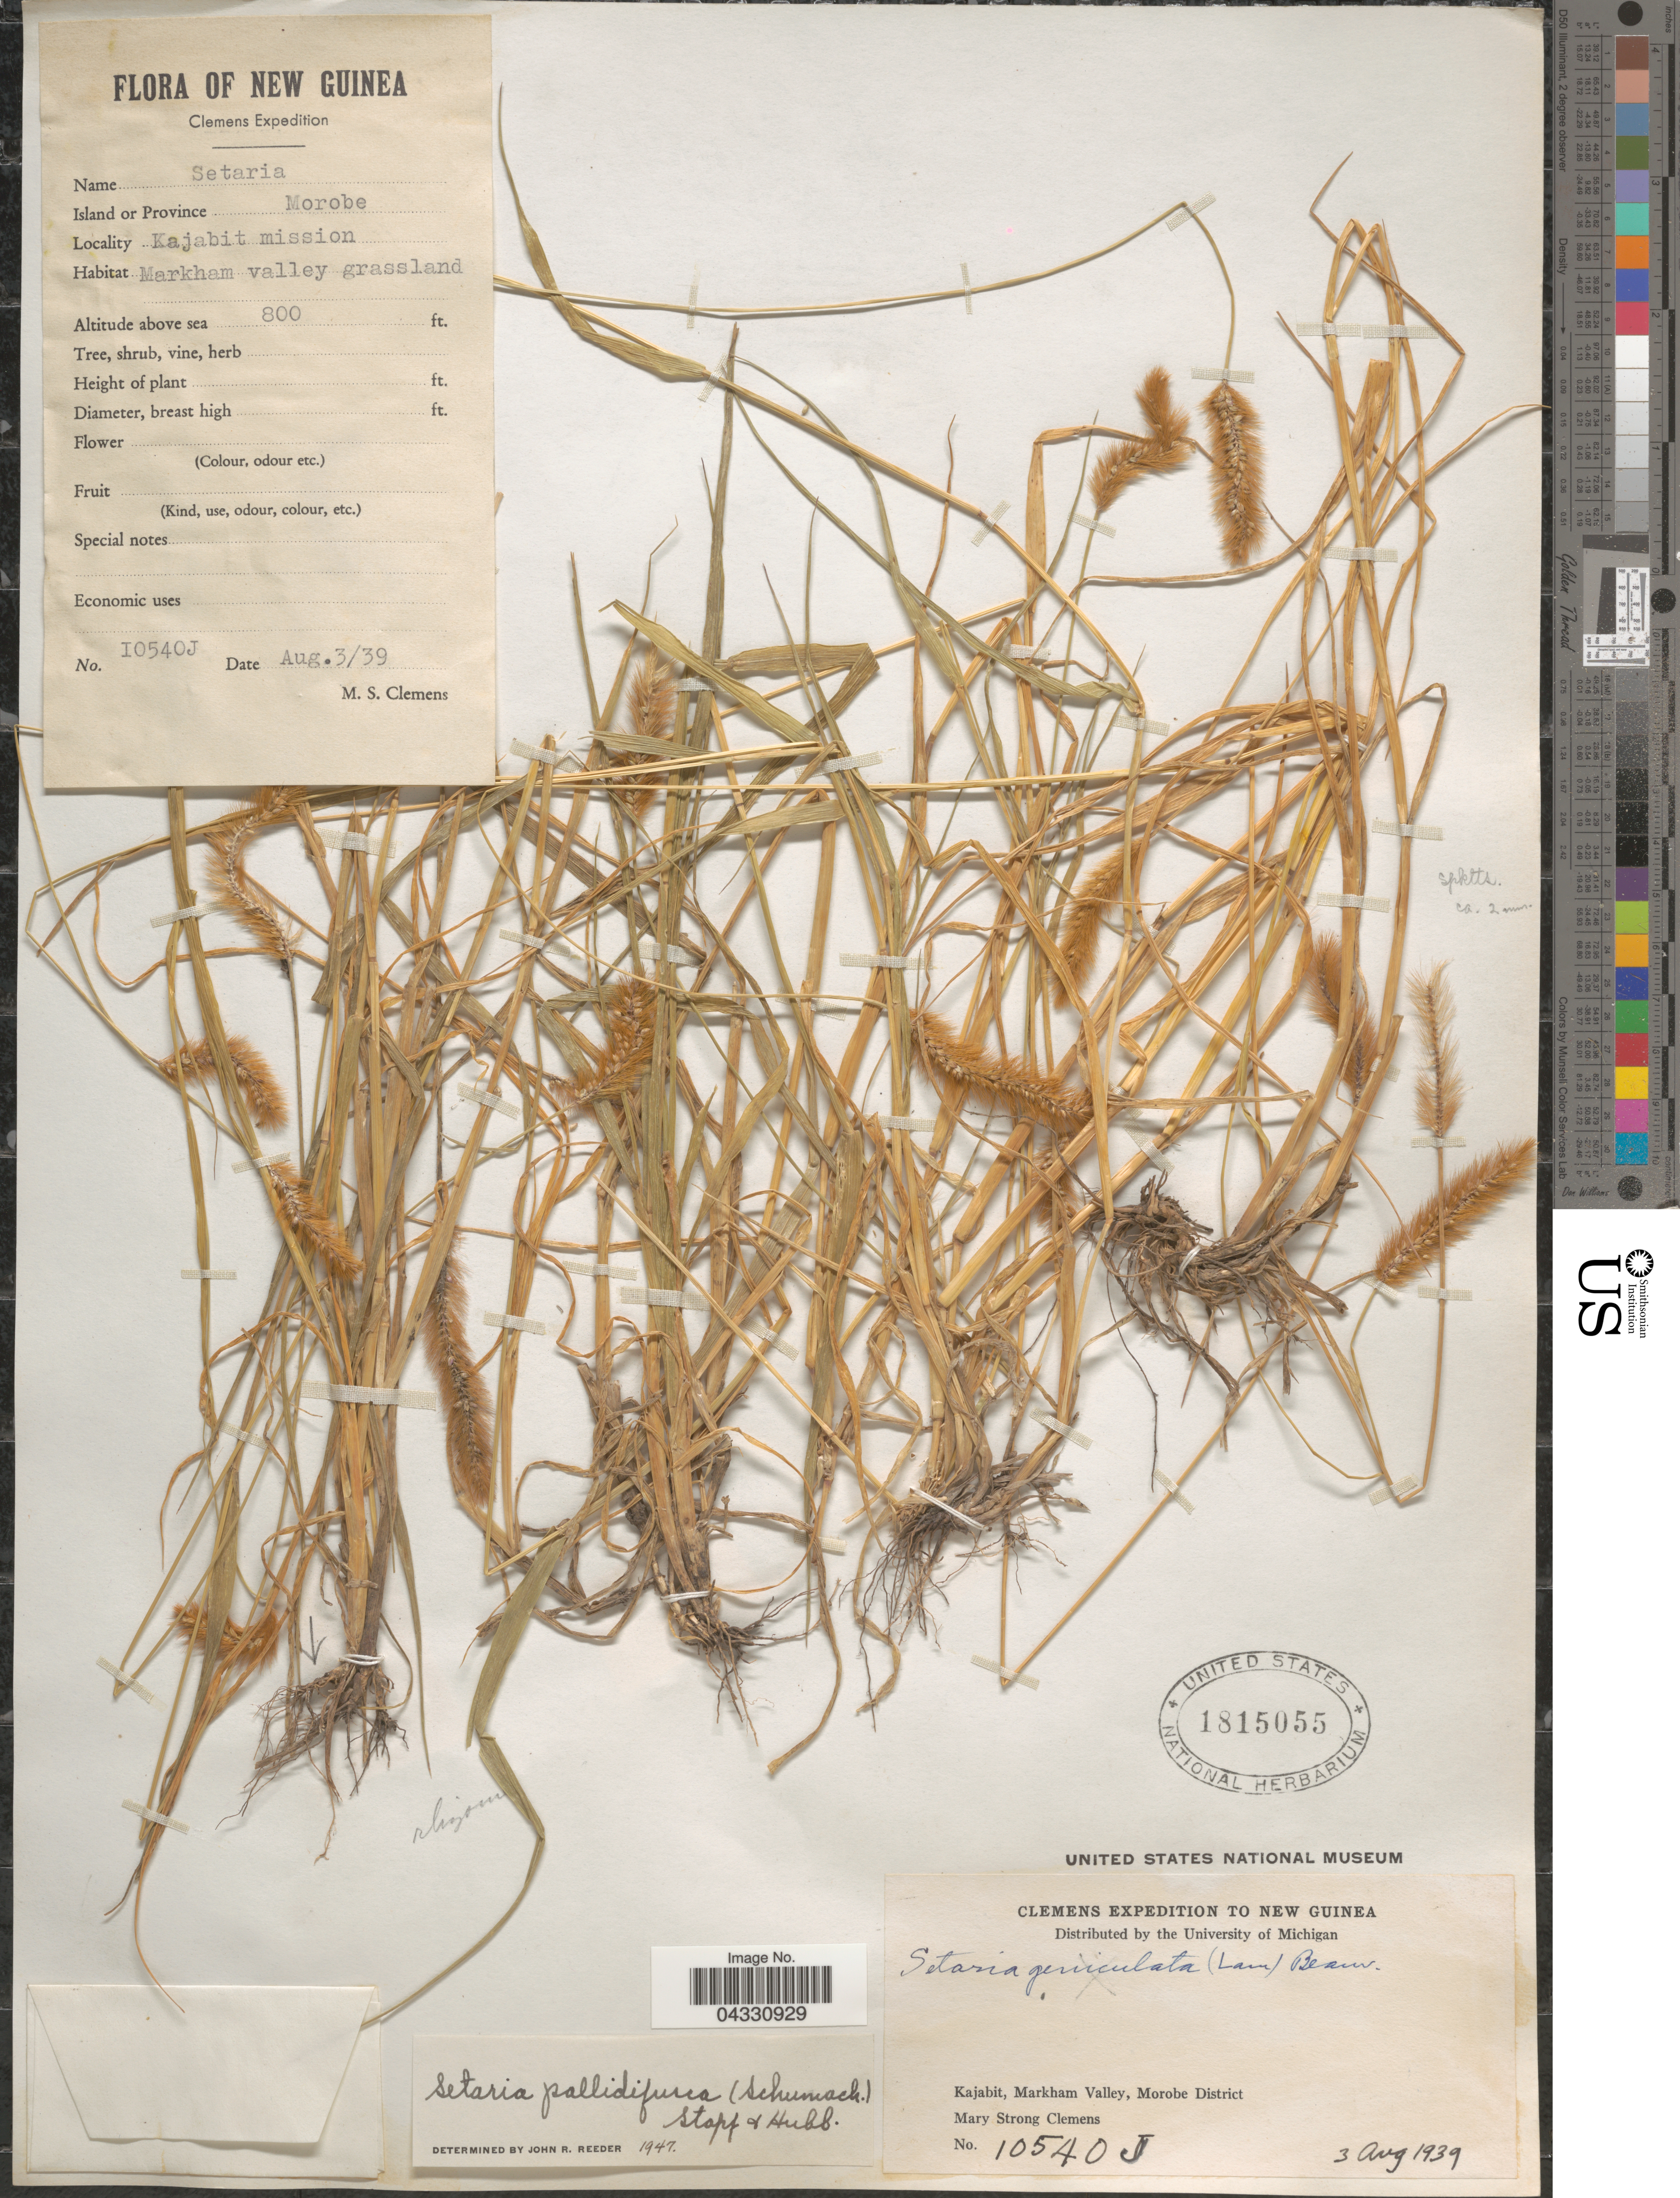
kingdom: Plantae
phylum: Tracheophyta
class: Liliopsida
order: Poales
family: Poaceae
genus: Setaria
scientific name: Setaria pallide-fusca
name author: (Schumach.) Stapf & C.E. Hubb.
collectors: M. S. Clemens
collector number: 10540J*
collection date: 1939-08-03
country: Papua New Guinea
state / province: Morobe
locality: Expedition to New Guinea. Kajabit, Markham Valley, Morobe District.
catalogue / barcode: US 1815055